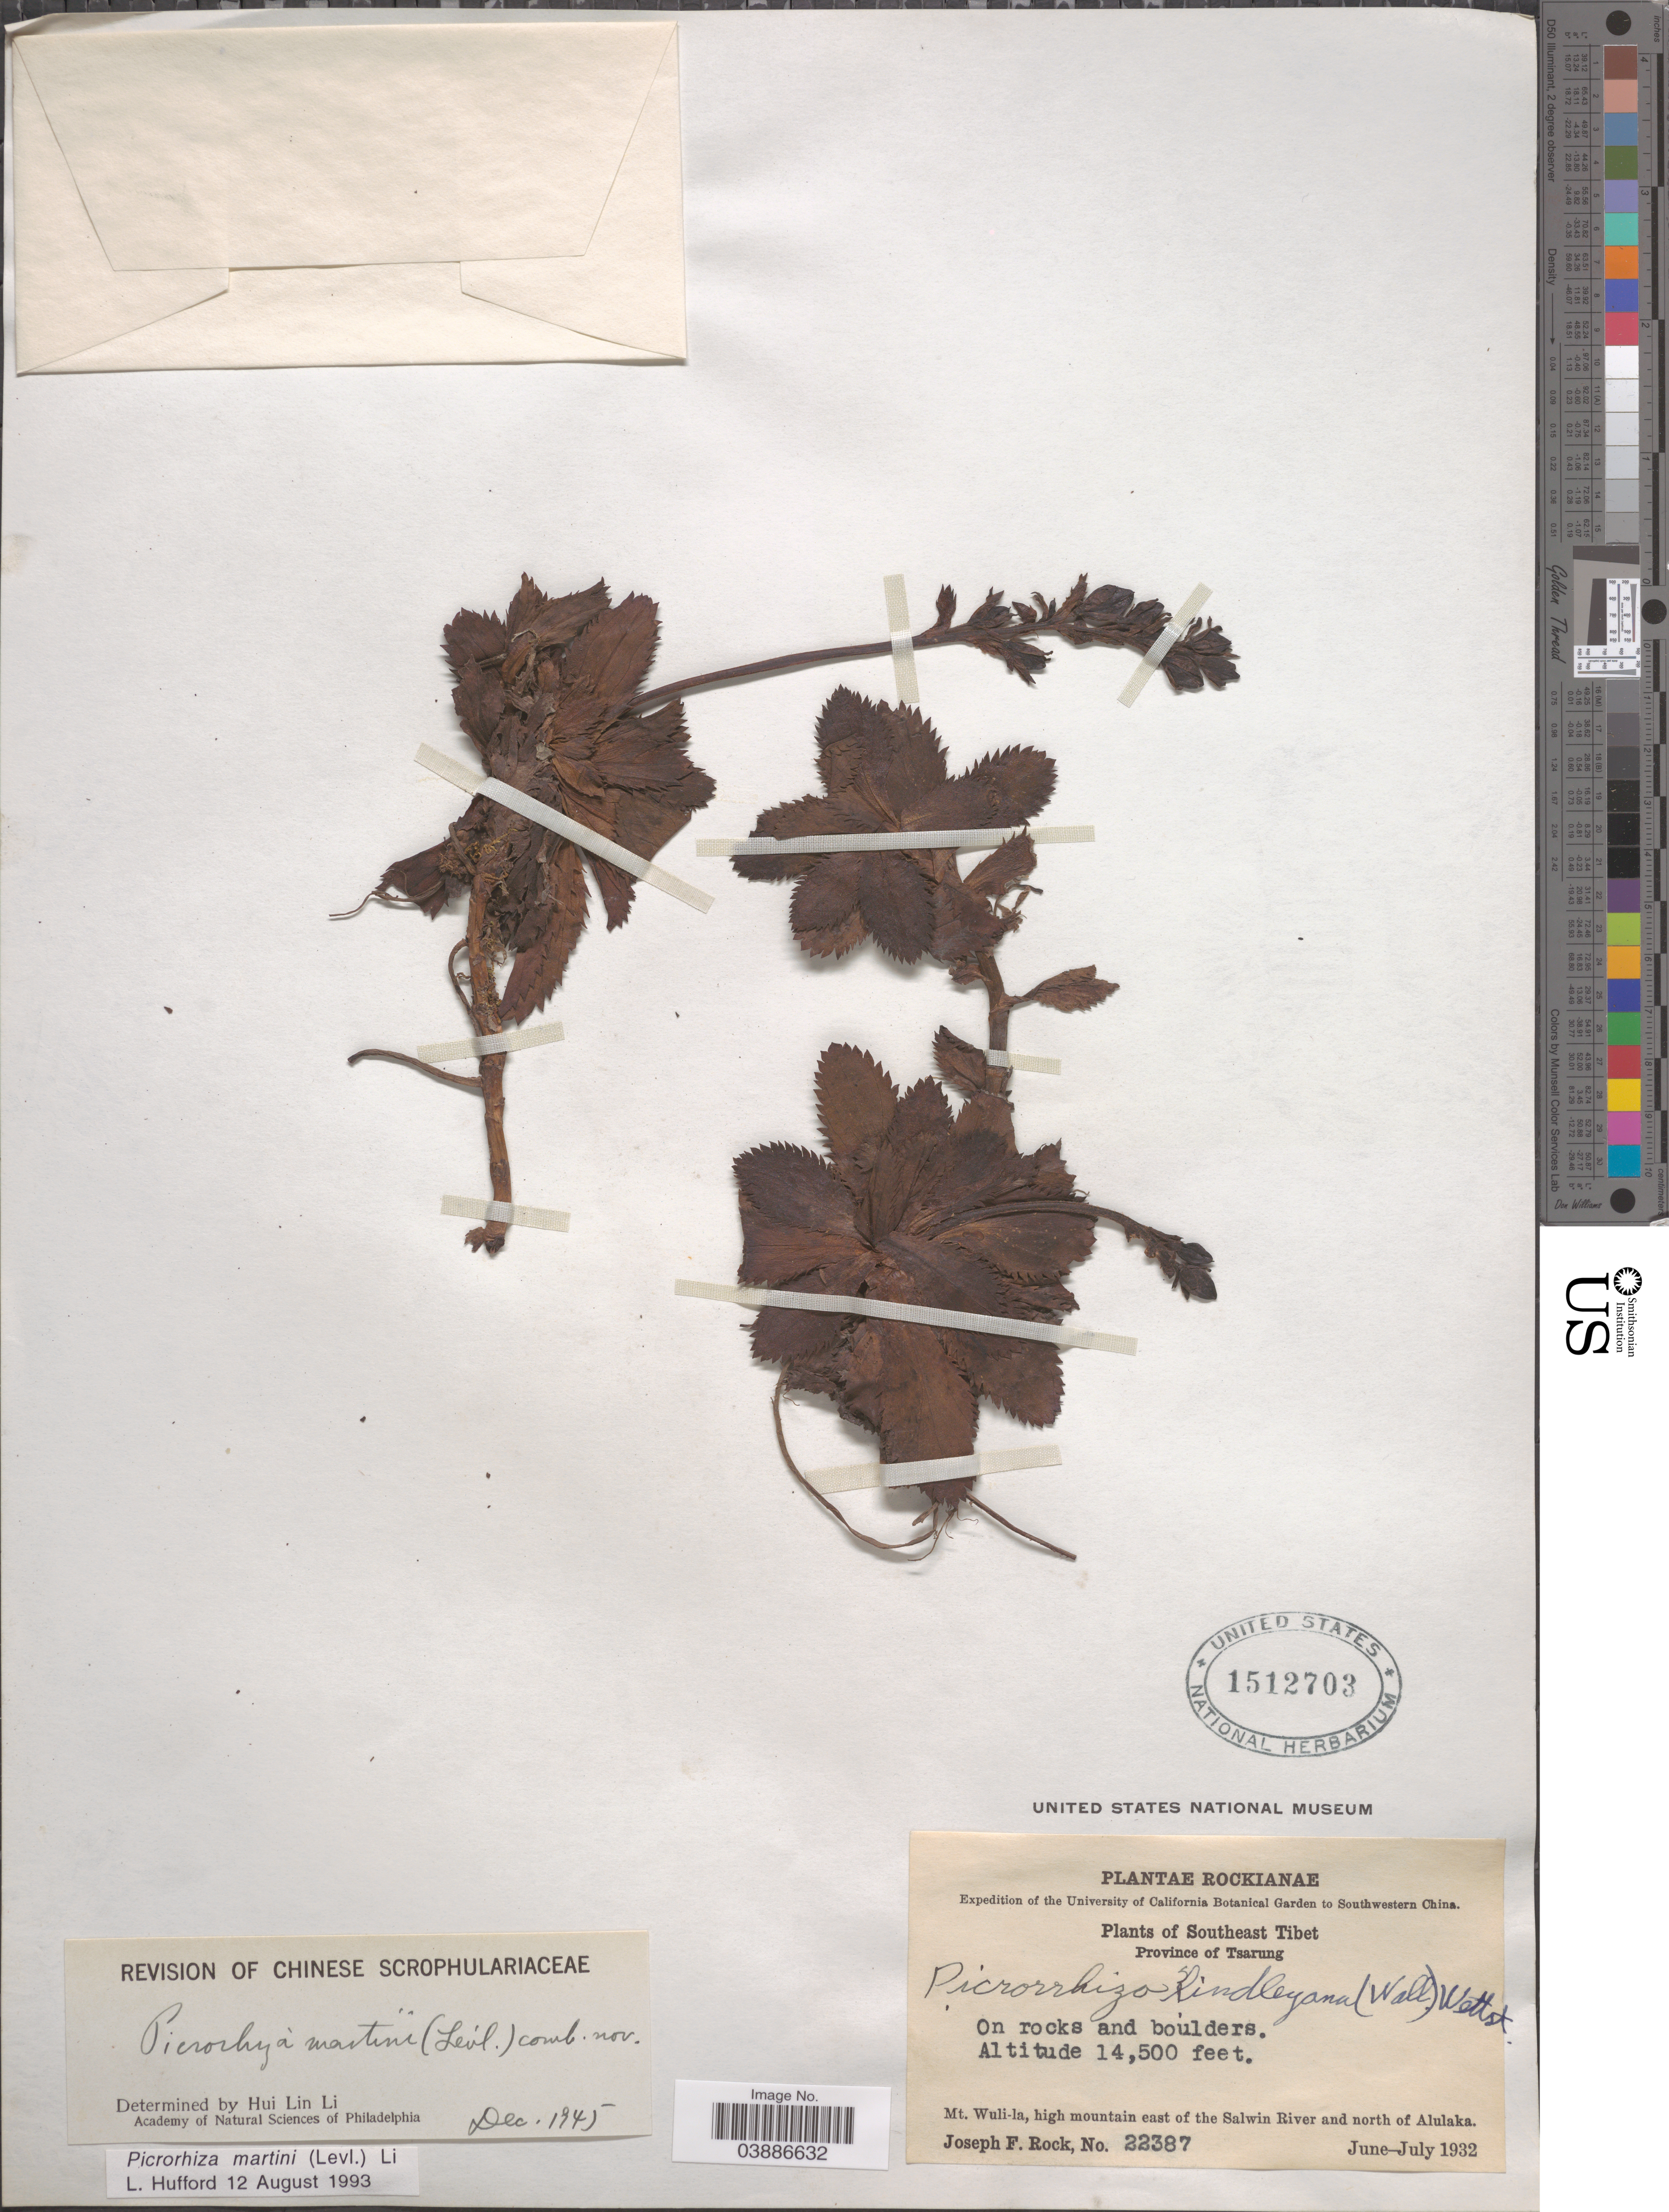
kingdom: Plantae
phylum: Tracheophyta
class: Magnoliopsida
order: Lamiales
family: Plantaginaceae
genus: Picrorhiza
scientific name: Picrorhiza martini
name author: (Levl.) H.L. Li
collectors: J. F. Rock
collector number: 22387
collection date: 1932-06/1932-07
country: China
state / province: Xizang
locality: Southwestern China. Southeast Tibet. Province of Tsarung. Mt. Wuli-la, high mountain east of the Salwin River and north of Alulaka.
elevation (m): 4420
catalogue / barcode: US 1512703